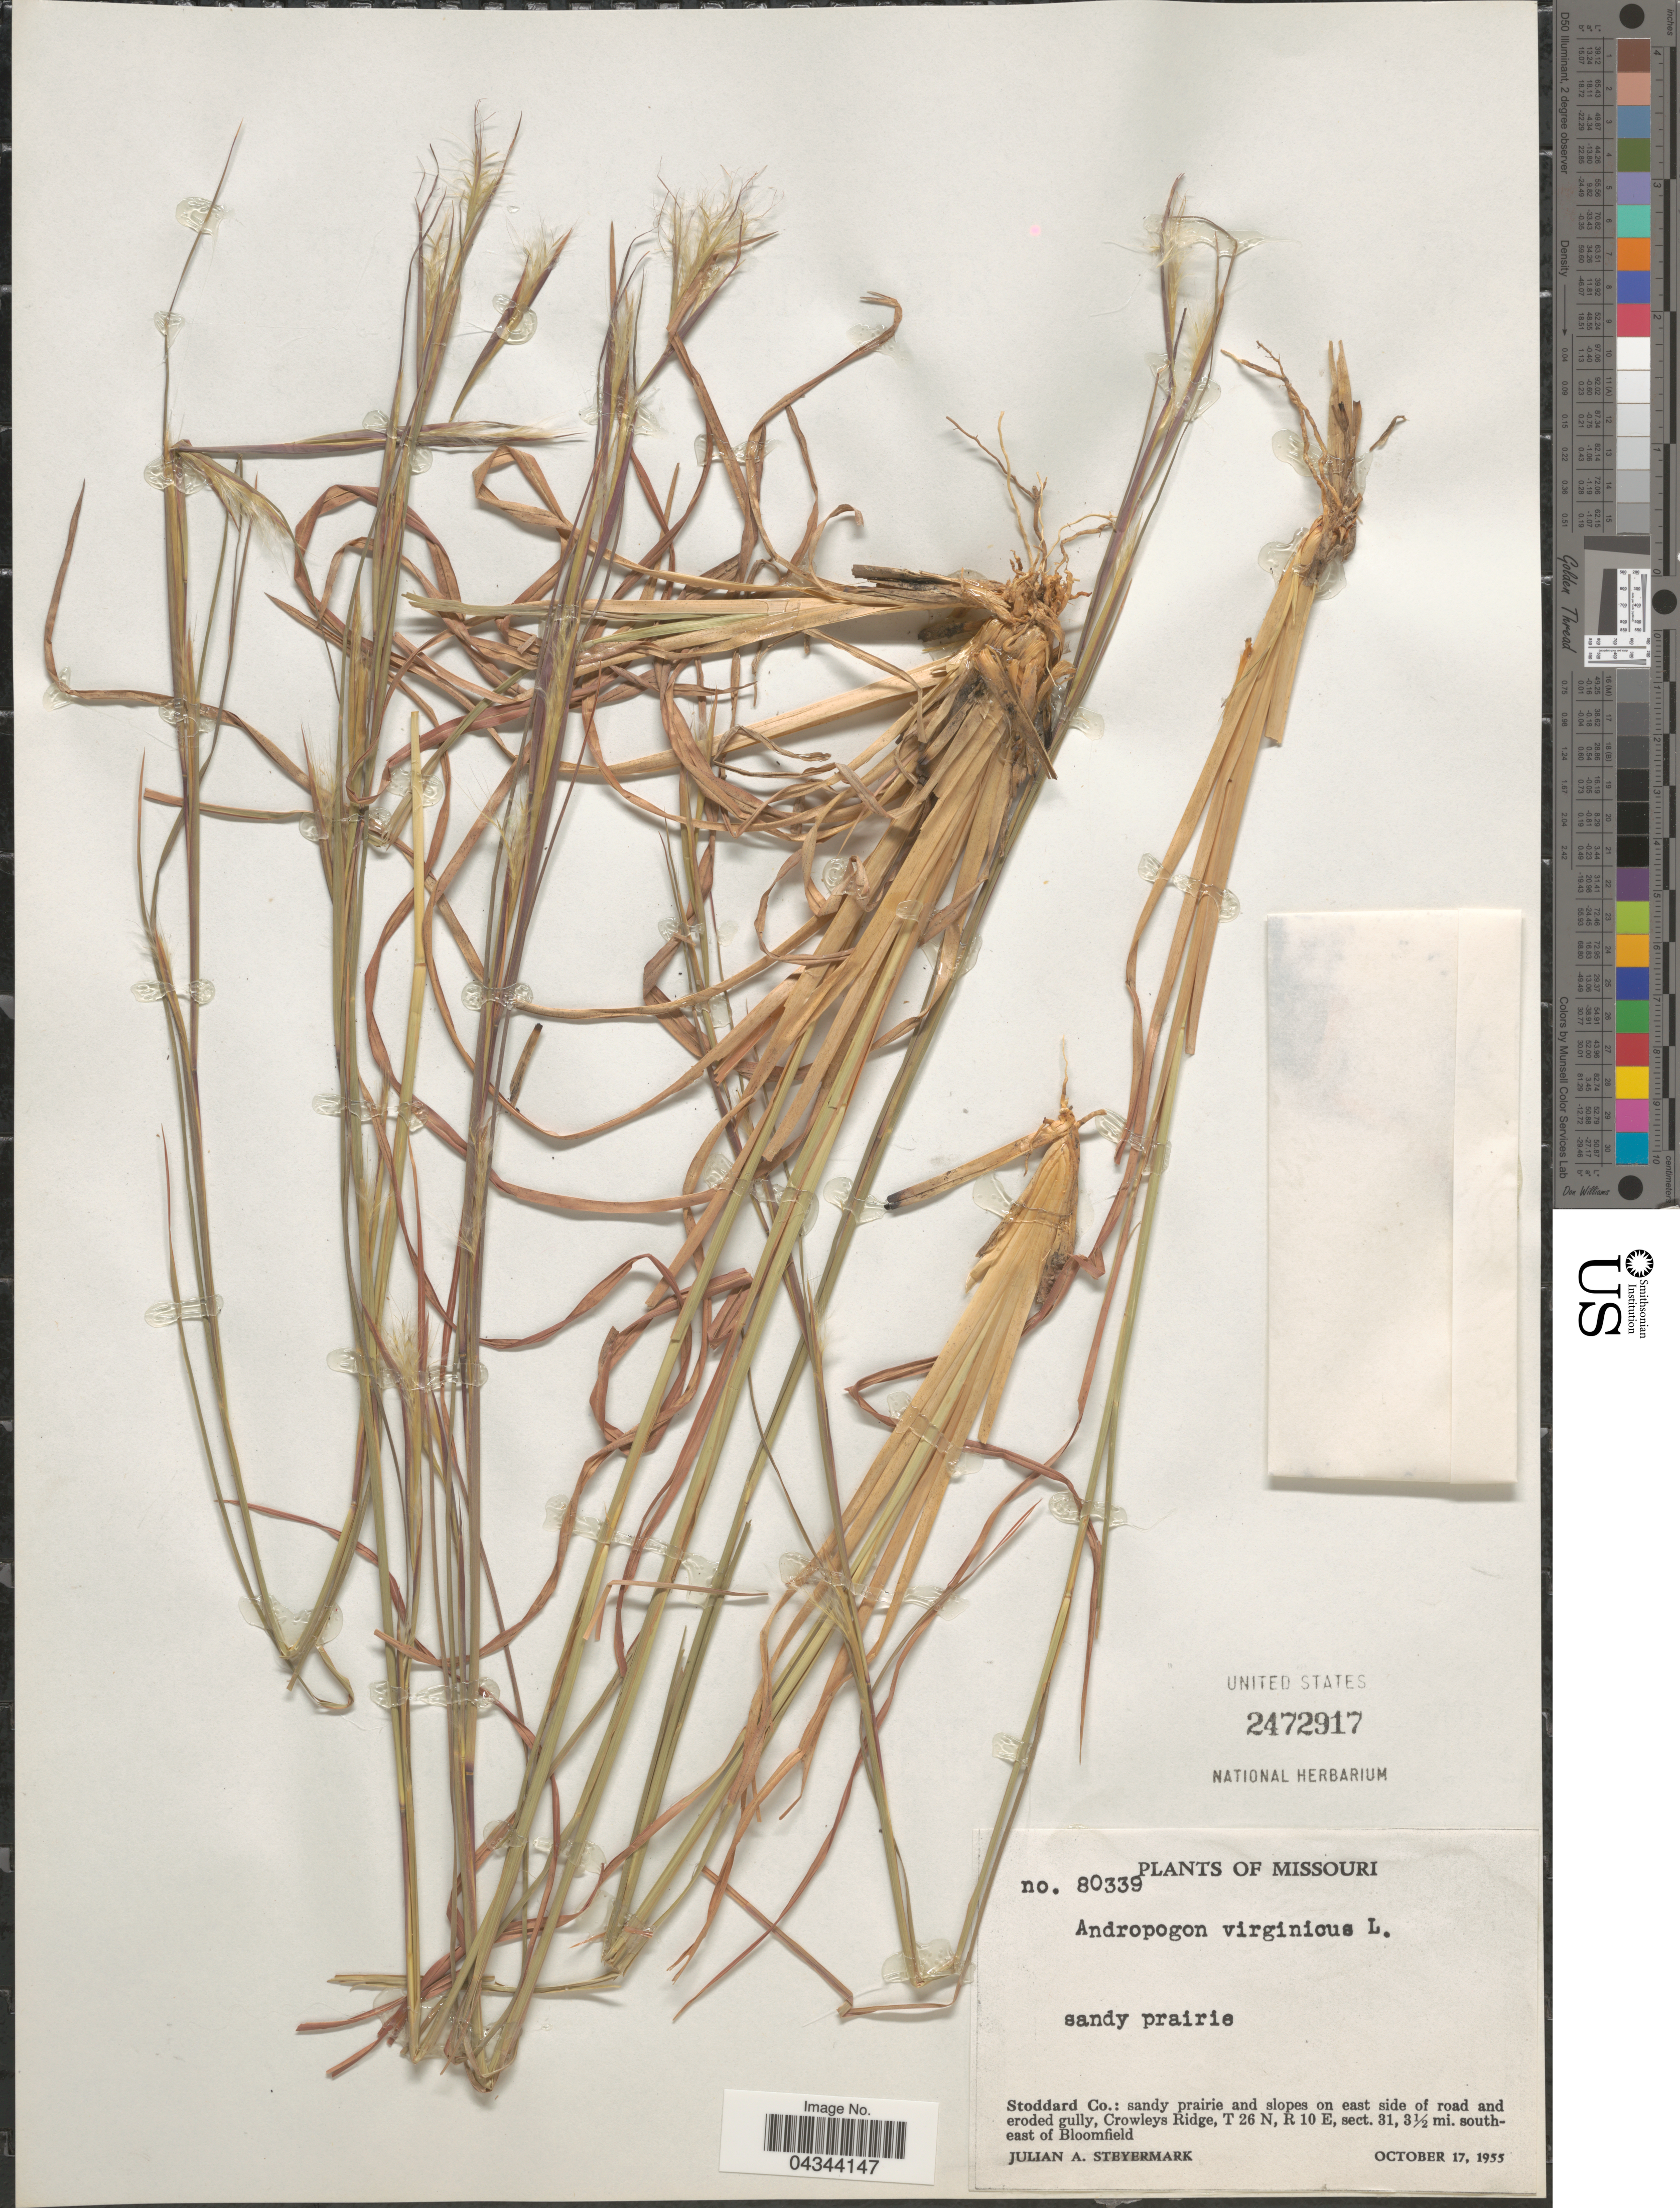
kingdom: Plantae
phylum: Tracheophyta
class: Liliopsida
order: Poales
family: Poaceae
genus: Andropogon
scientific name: Andropogon virginicus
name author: L.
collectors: J. Steyermark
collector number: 80339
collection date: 1955-10-17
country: United States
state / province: Missouri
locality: Stoddard Co.: on east side of road and eroded gully, Crowleys Ridge, T 26 N, R 10 E, sect. 31, 3½ mi. southeast of Bloomfield.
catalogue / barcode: US 2472917